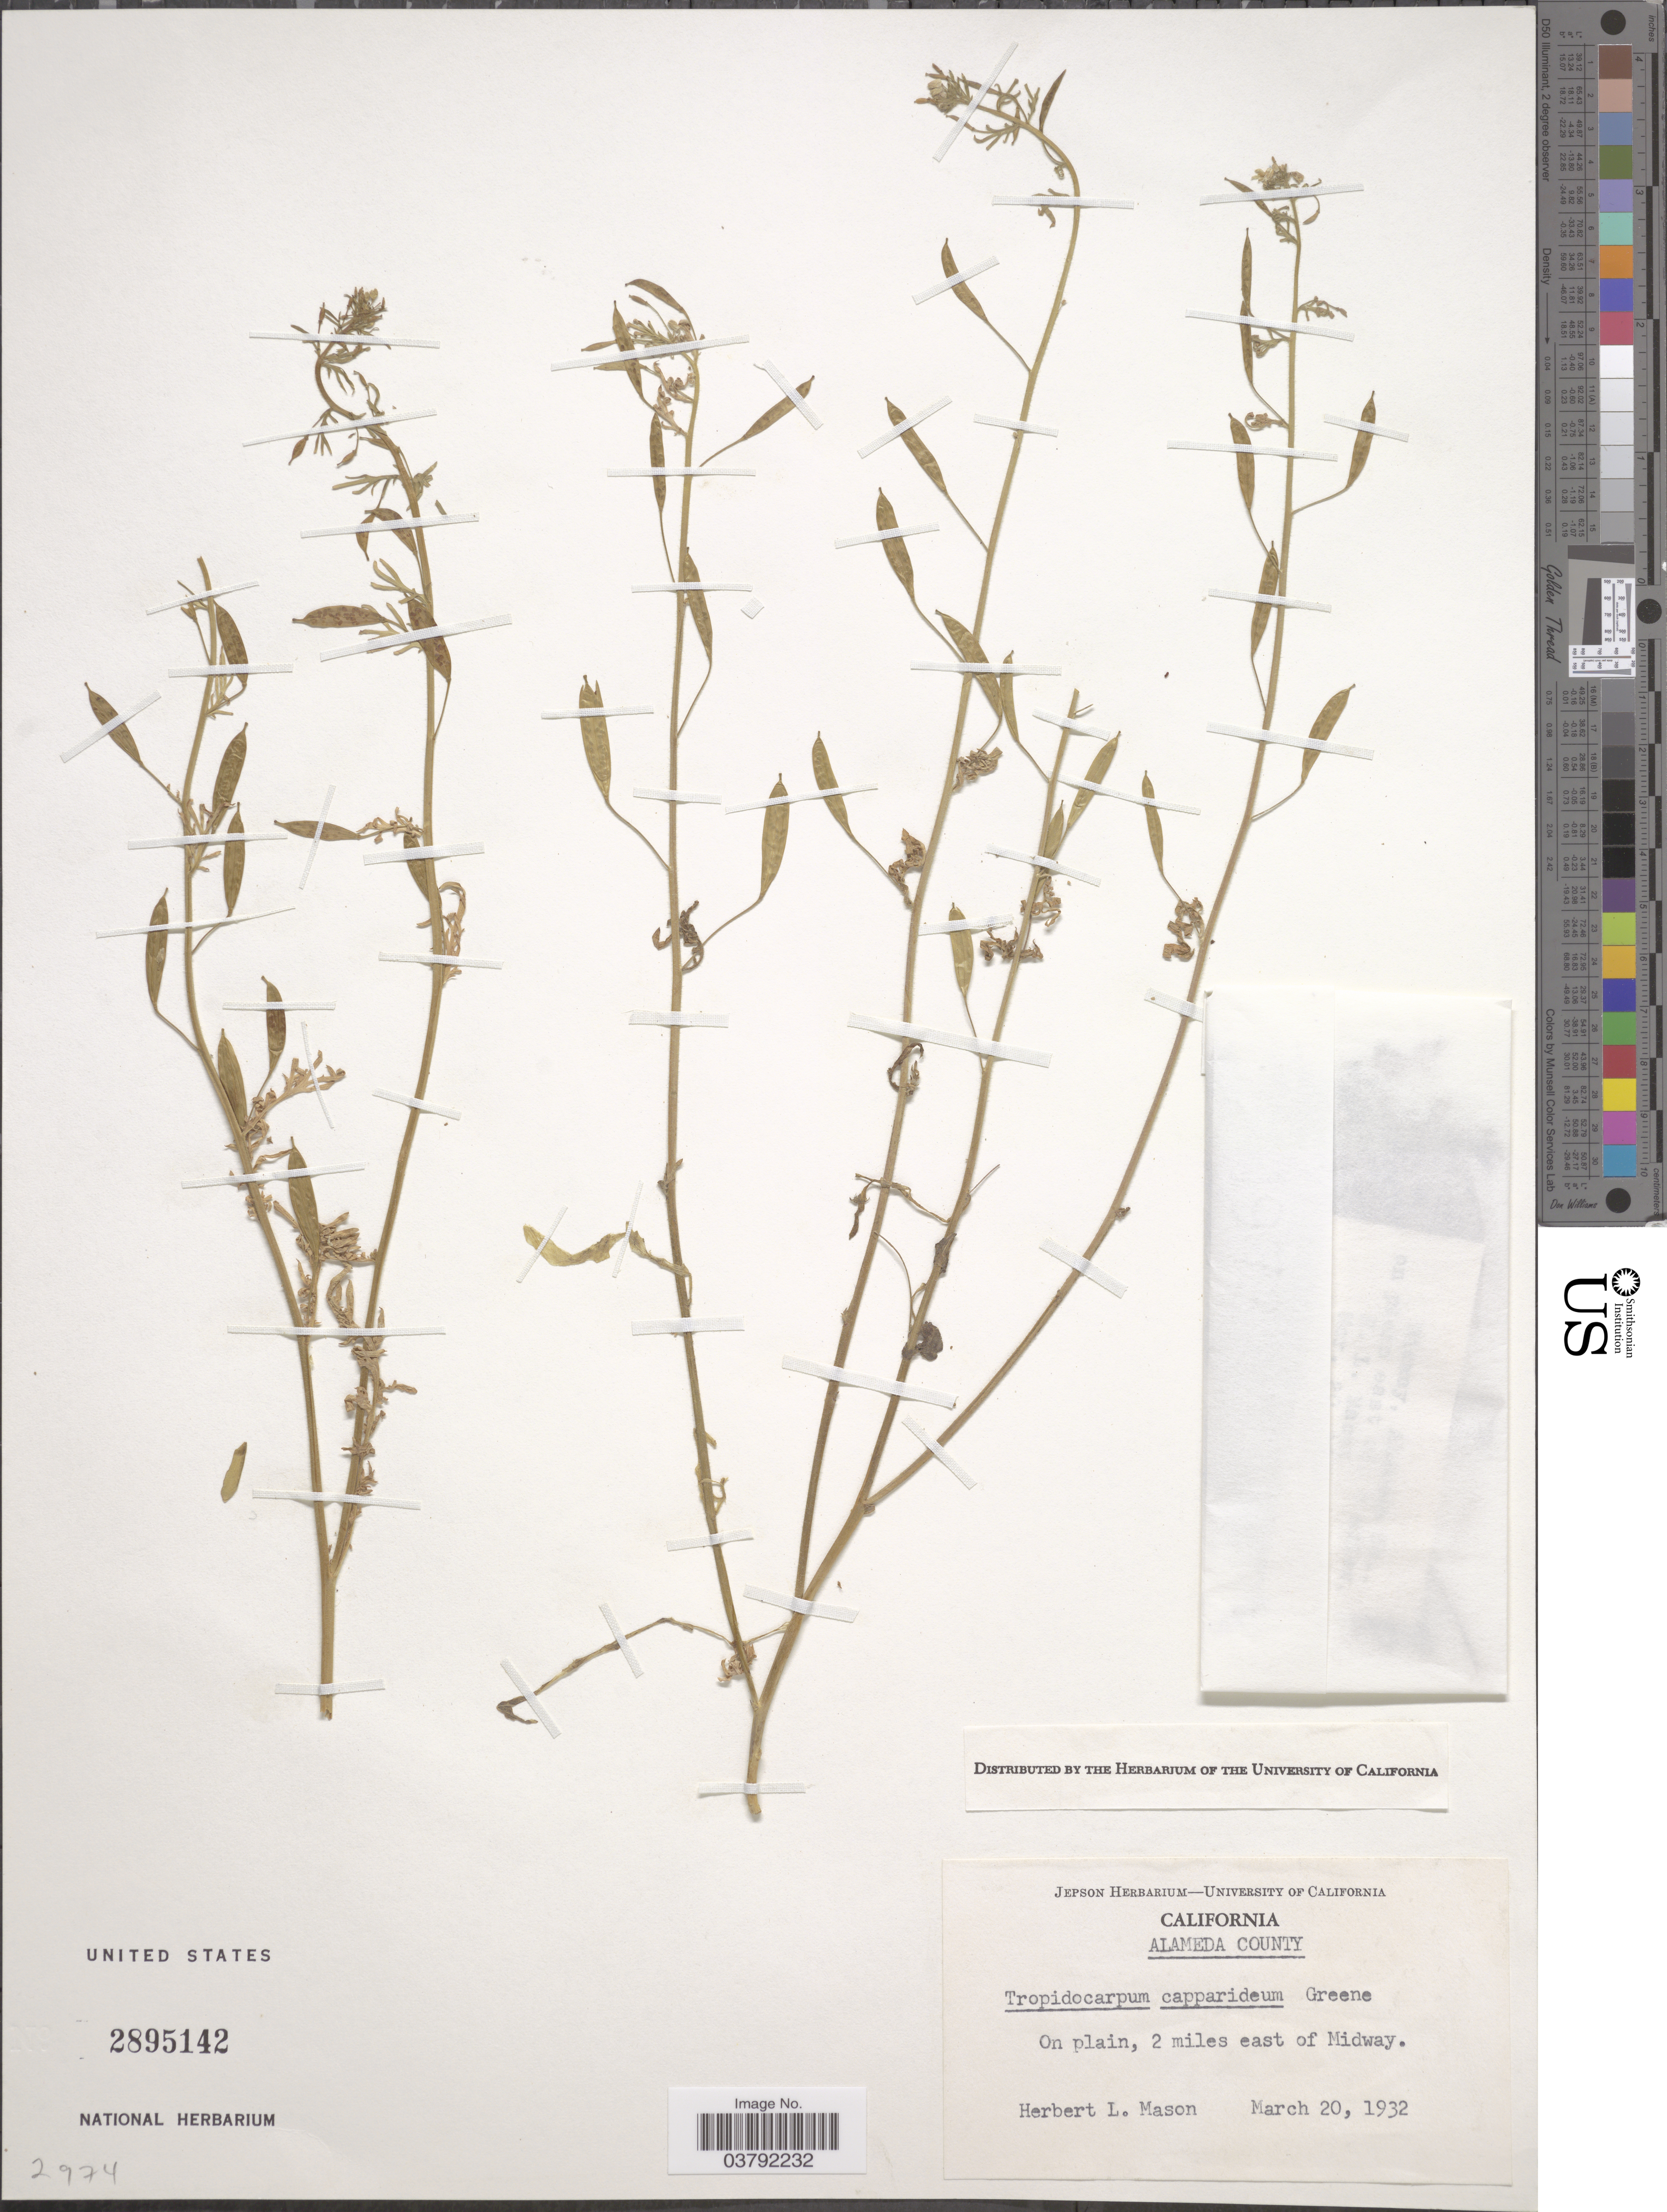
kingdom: Plantae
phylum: Tracheophyta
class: Magnoliopsida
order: Brassicales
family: Brassicaceae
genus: Tropidocarpum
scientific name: Tropidocarpum capparideum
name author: (Al-Shehbaz) Al-Shehbaz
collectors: H. L. Mason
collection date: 1932-03-20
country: United States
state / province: California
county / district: Alameda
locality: Alameda County. 2 miles east of Midway.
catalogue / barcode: US 2895142